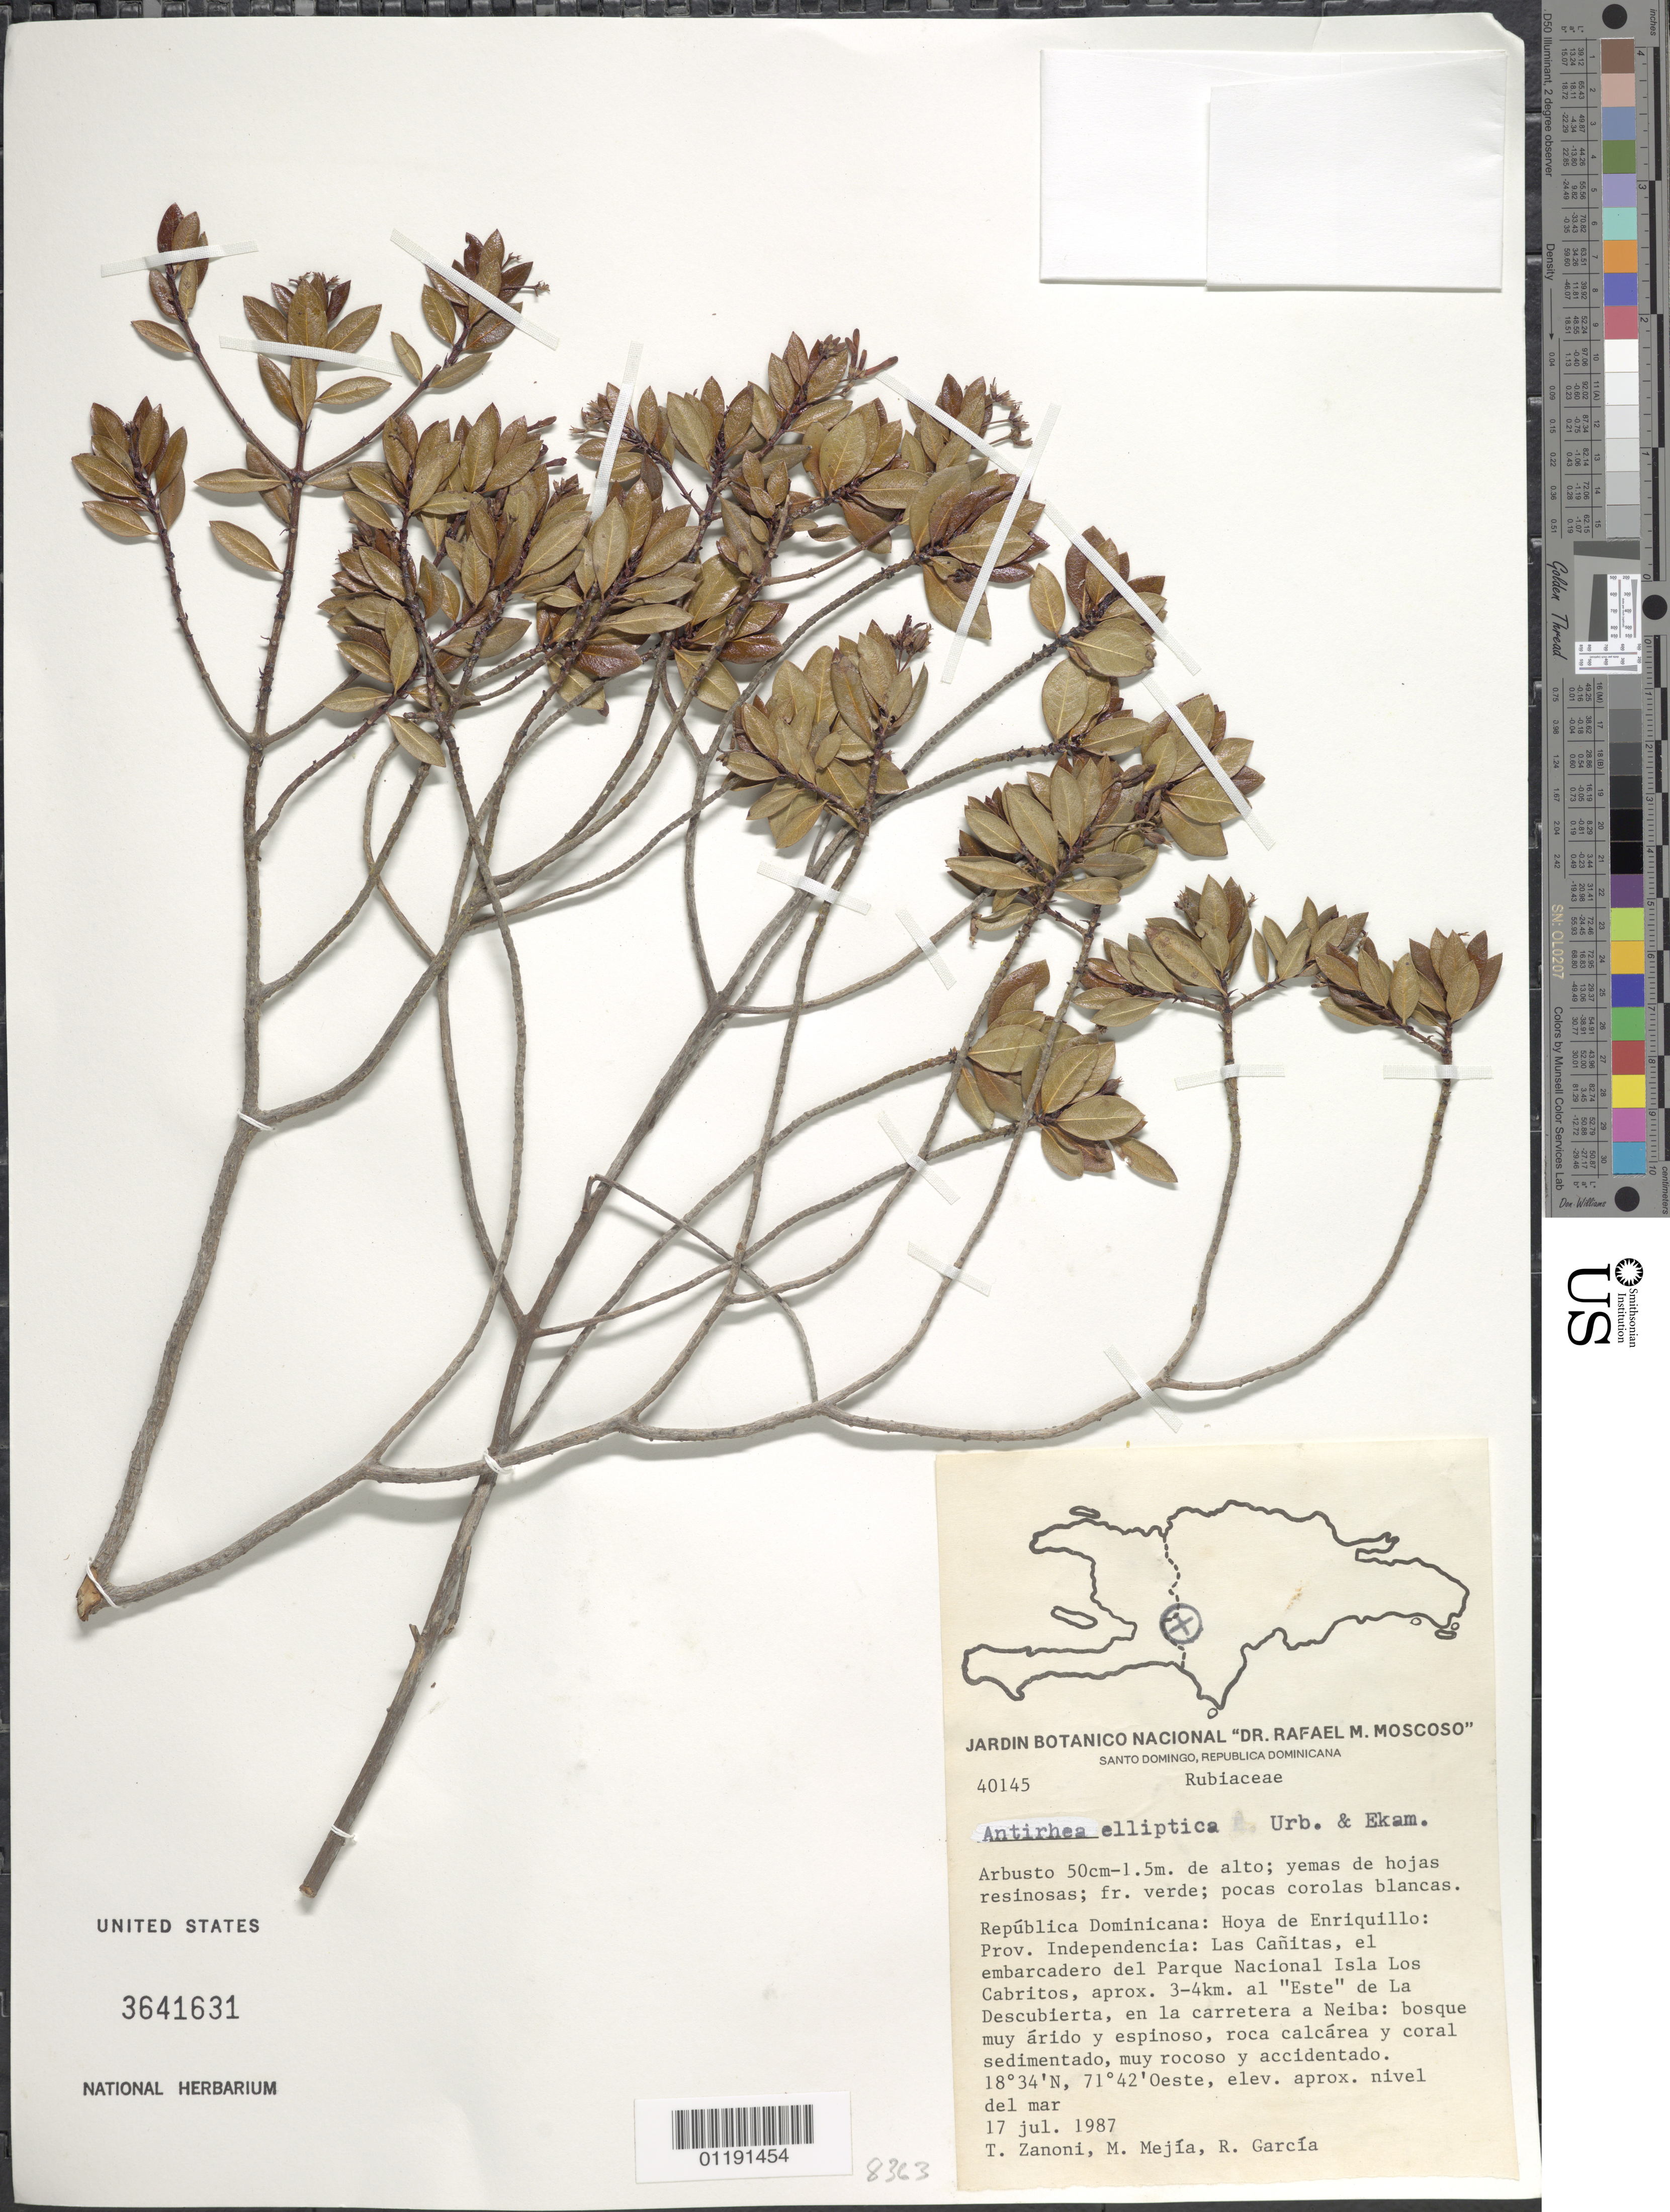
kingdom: Plantae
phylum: Tracheophyta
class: Magnoliopsida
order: Gentianales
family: Rubiaceae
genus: Antirhea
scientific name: Antirhea elliptica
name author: Urb. & Ekman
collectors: T. A. Zanoni, M. Mejia & R. G. García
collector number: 40145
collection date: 1987-07-17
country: Dominican Republic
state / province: Independencia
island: Hispaniola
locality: Hoya de Enriquillo: Las Cañitas, the pier or the Isla Los Cabritos National Park.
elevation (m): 0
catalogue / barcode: US 3641631